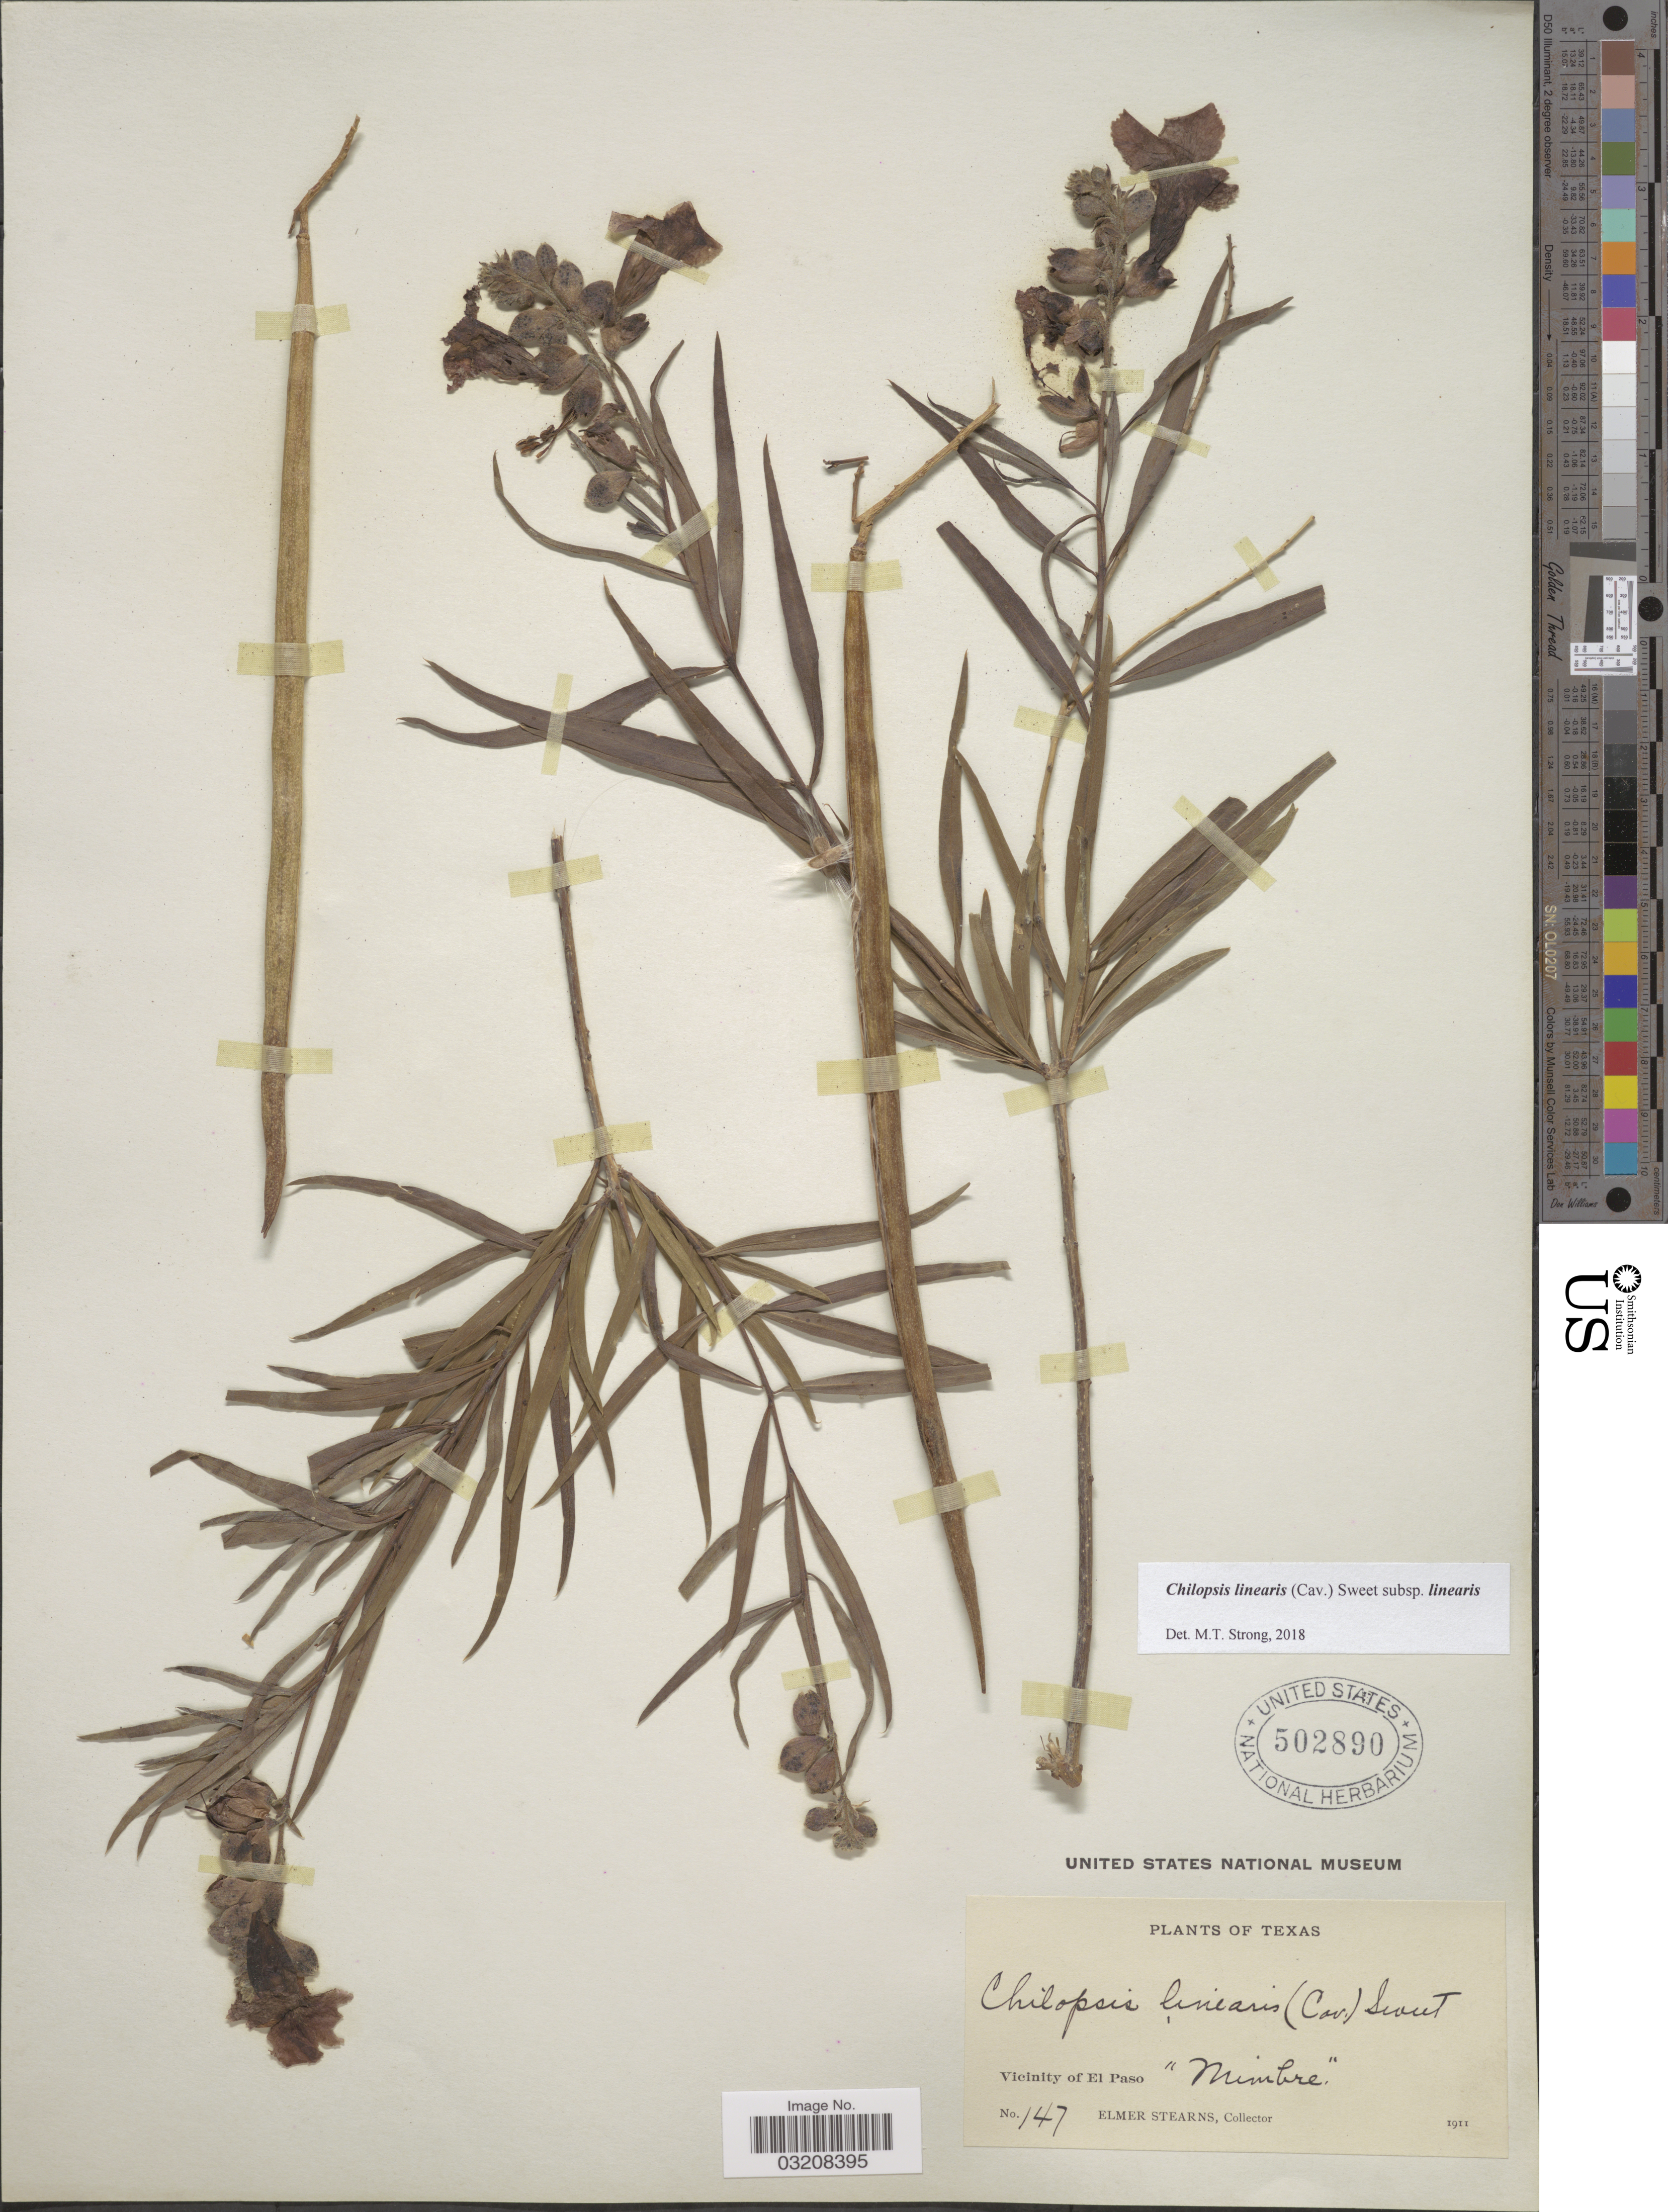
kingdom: Plantae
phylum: Tracheophyta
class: Magnoliopsida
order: Lamiales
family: Bignoniaceae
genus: Chilopsis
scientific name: Chilopsis linearis subsp. linearis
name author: (Cav.) Sweet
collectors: E. Stearns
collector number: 147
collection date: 1911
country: United States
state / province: Texas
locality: Vicinity of El Paso "Mimbre".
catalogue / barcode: US 502890